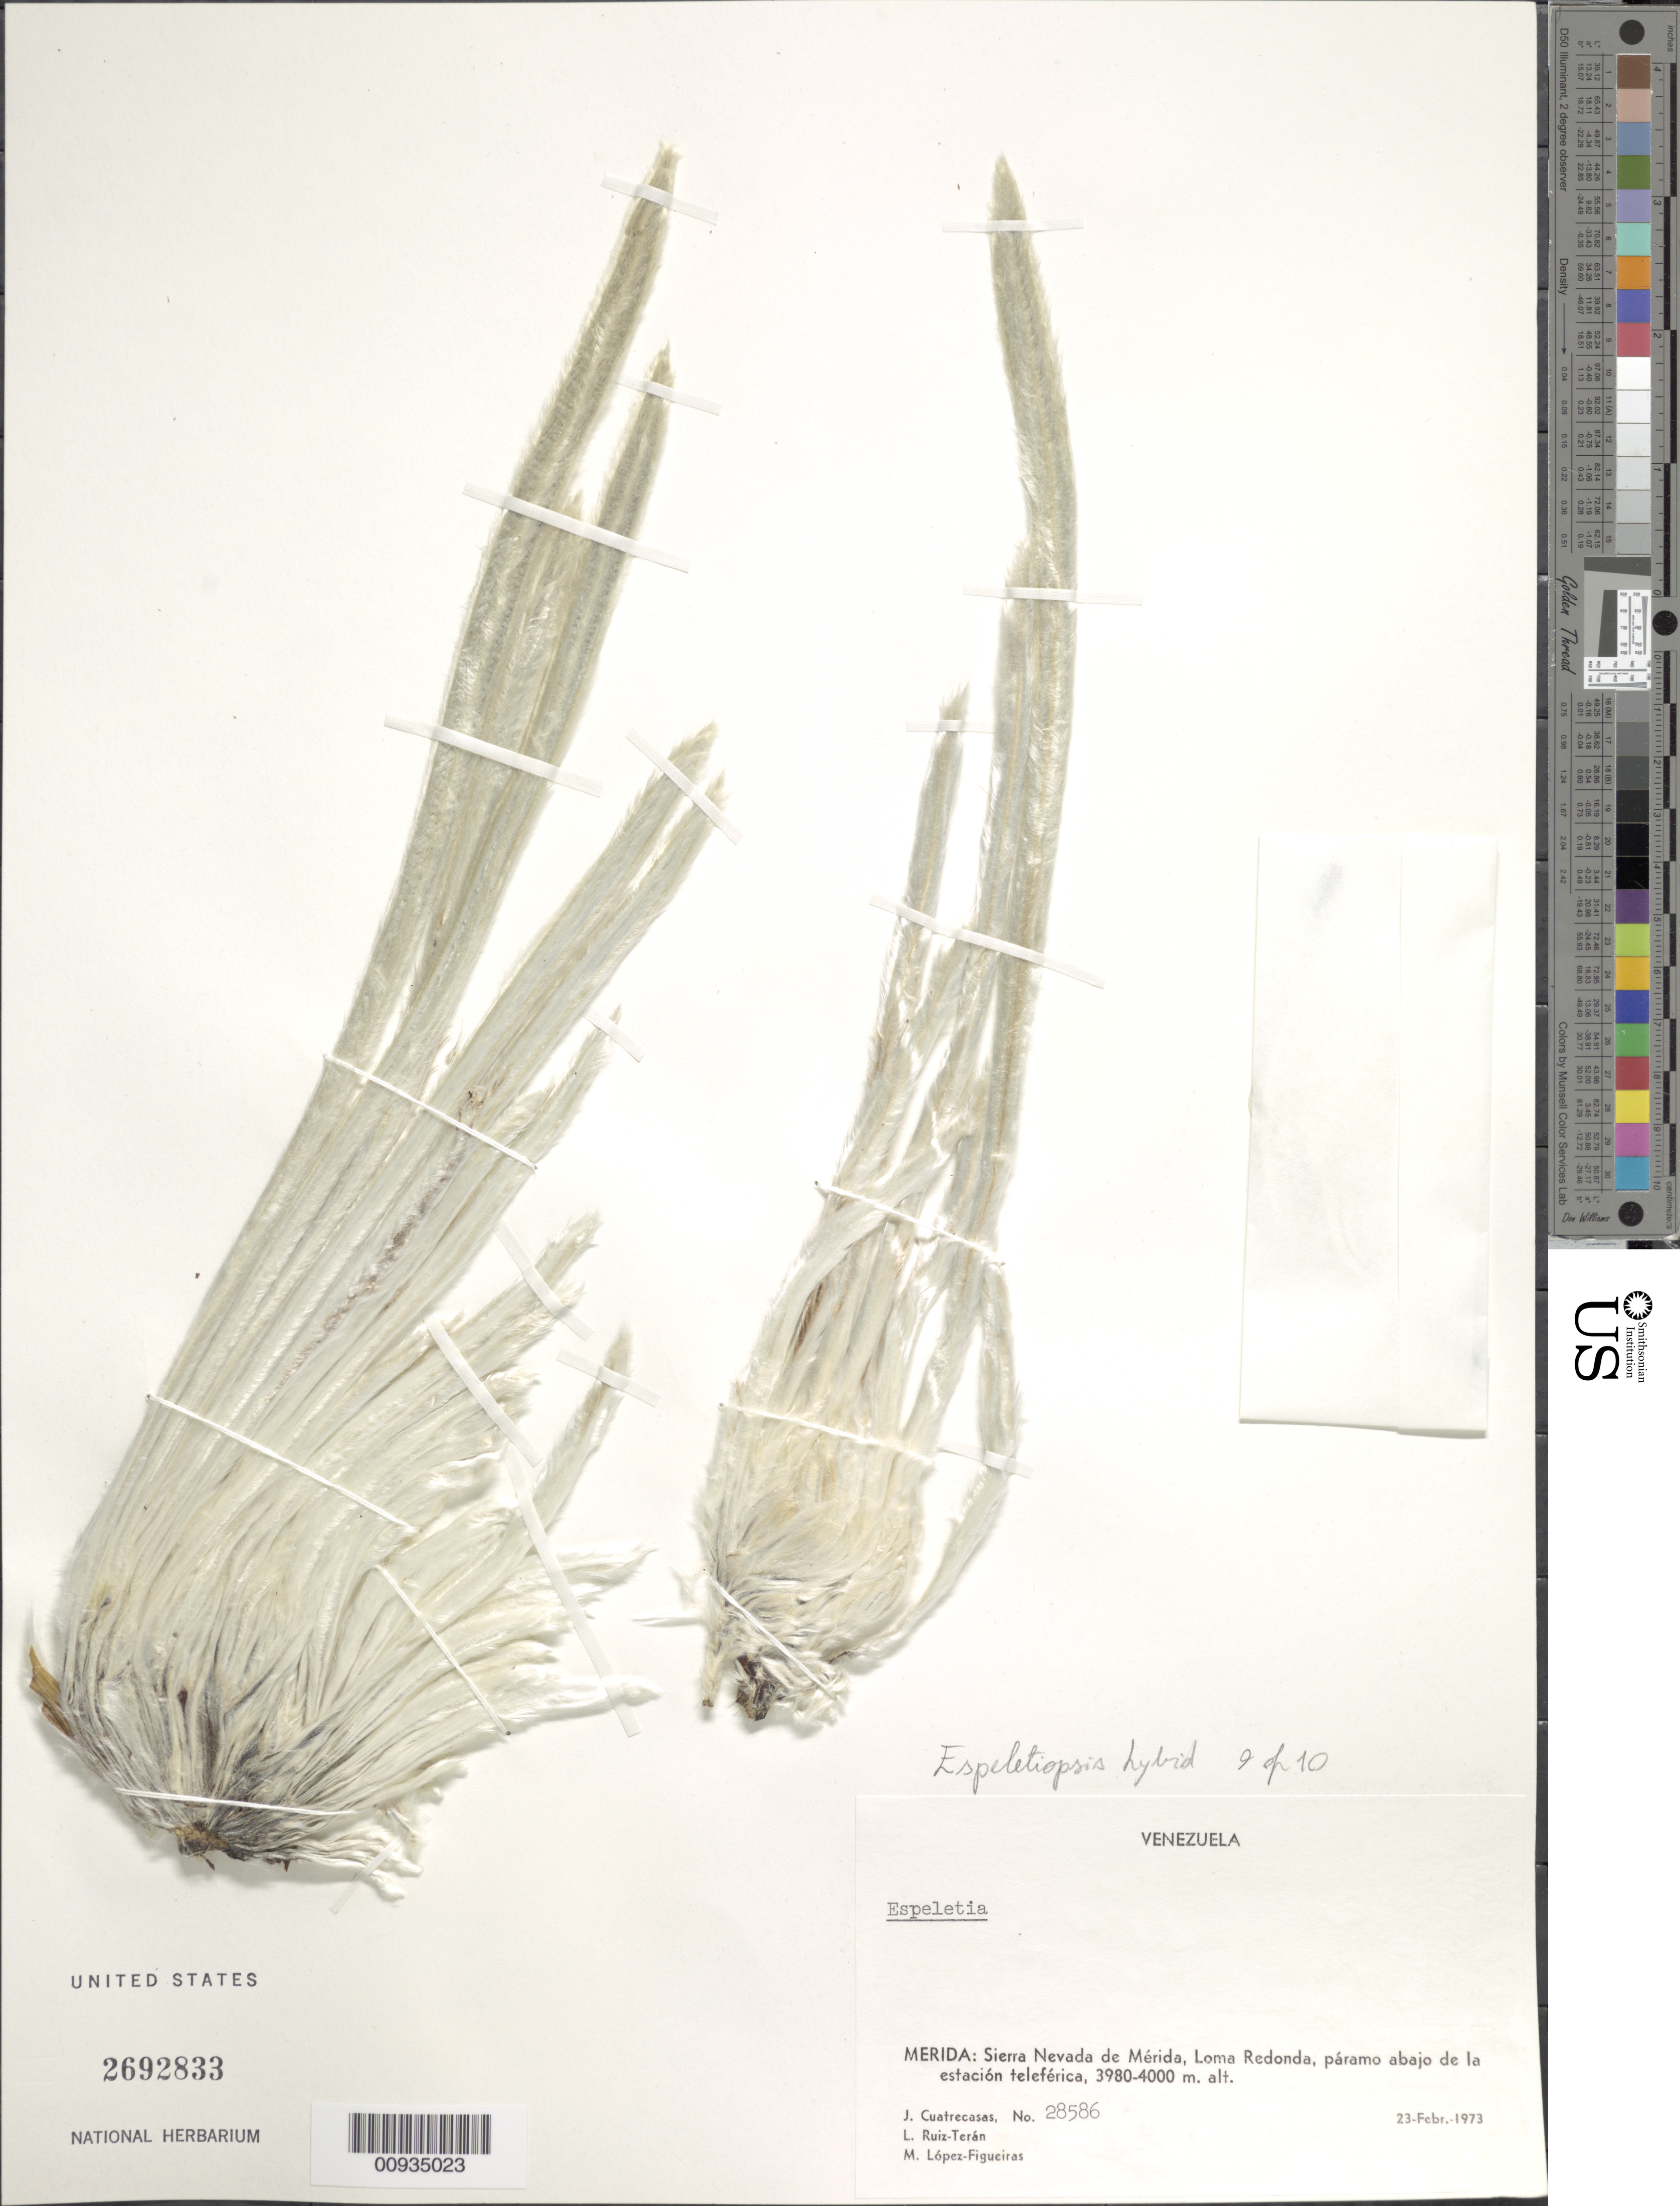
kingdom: Plantae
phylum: Tracheophyta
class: Magnoliopsida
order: Asterales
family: Asteraceae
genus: Espeletiopsis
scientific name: Espeletiopsis sp.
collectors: J. Cuatrecasas, L. E. Ruíz-Terán & M. López Figueiras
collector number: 28586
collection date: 1973-02-23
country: Venezuela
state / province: Mérida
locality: Loma Redonda, páramo abajo de la estación teleférica. Sierra Nevada de Mérida.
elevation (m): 3980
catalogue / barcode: US 2692833